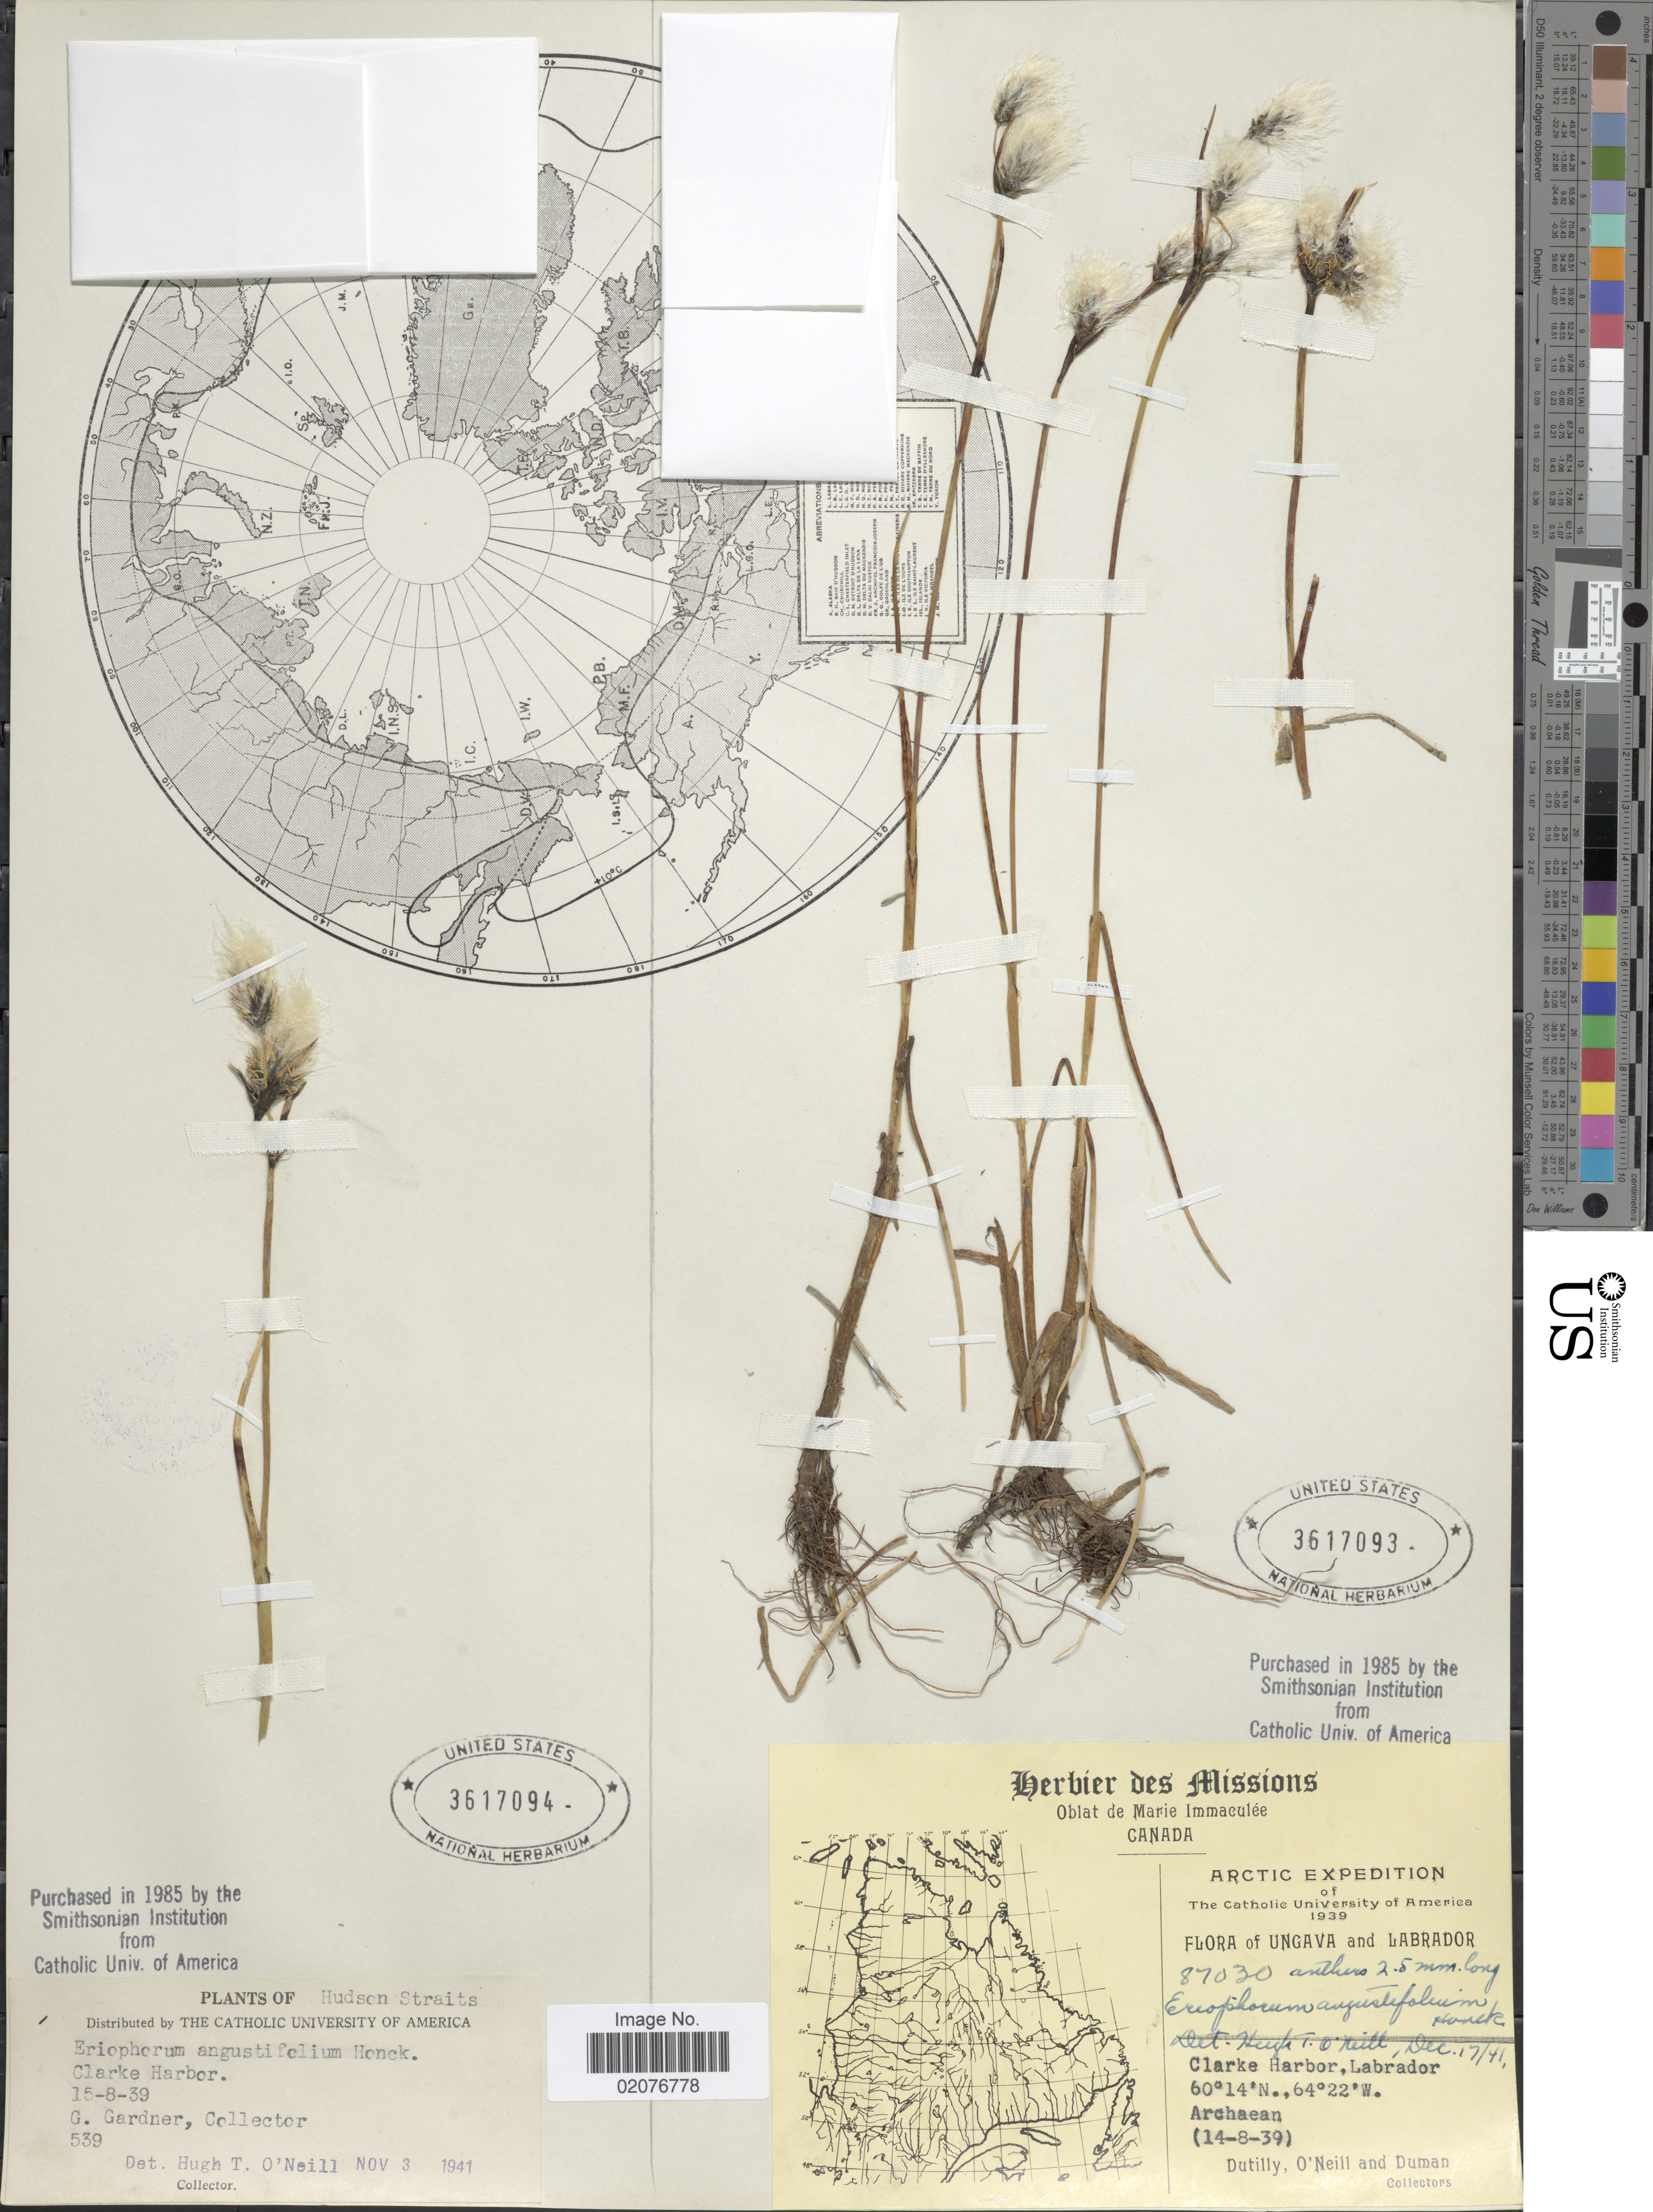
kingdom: Plantae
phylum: Tracheophyta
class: Liliopsida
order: Poales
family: Cyperaceae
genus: Eriophorum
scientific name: Eriophorum angustifolium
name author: Honck.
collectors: -. Dutilly, O' Neill & -. Duman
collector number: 87030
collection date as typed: Transcribed d/m/y: 14/8/39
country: Canada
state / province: Newfoundland and Labrador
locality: Arctic, Ungava and Labrador,Clarke Harbor, Labrador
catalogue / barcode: US 3617093